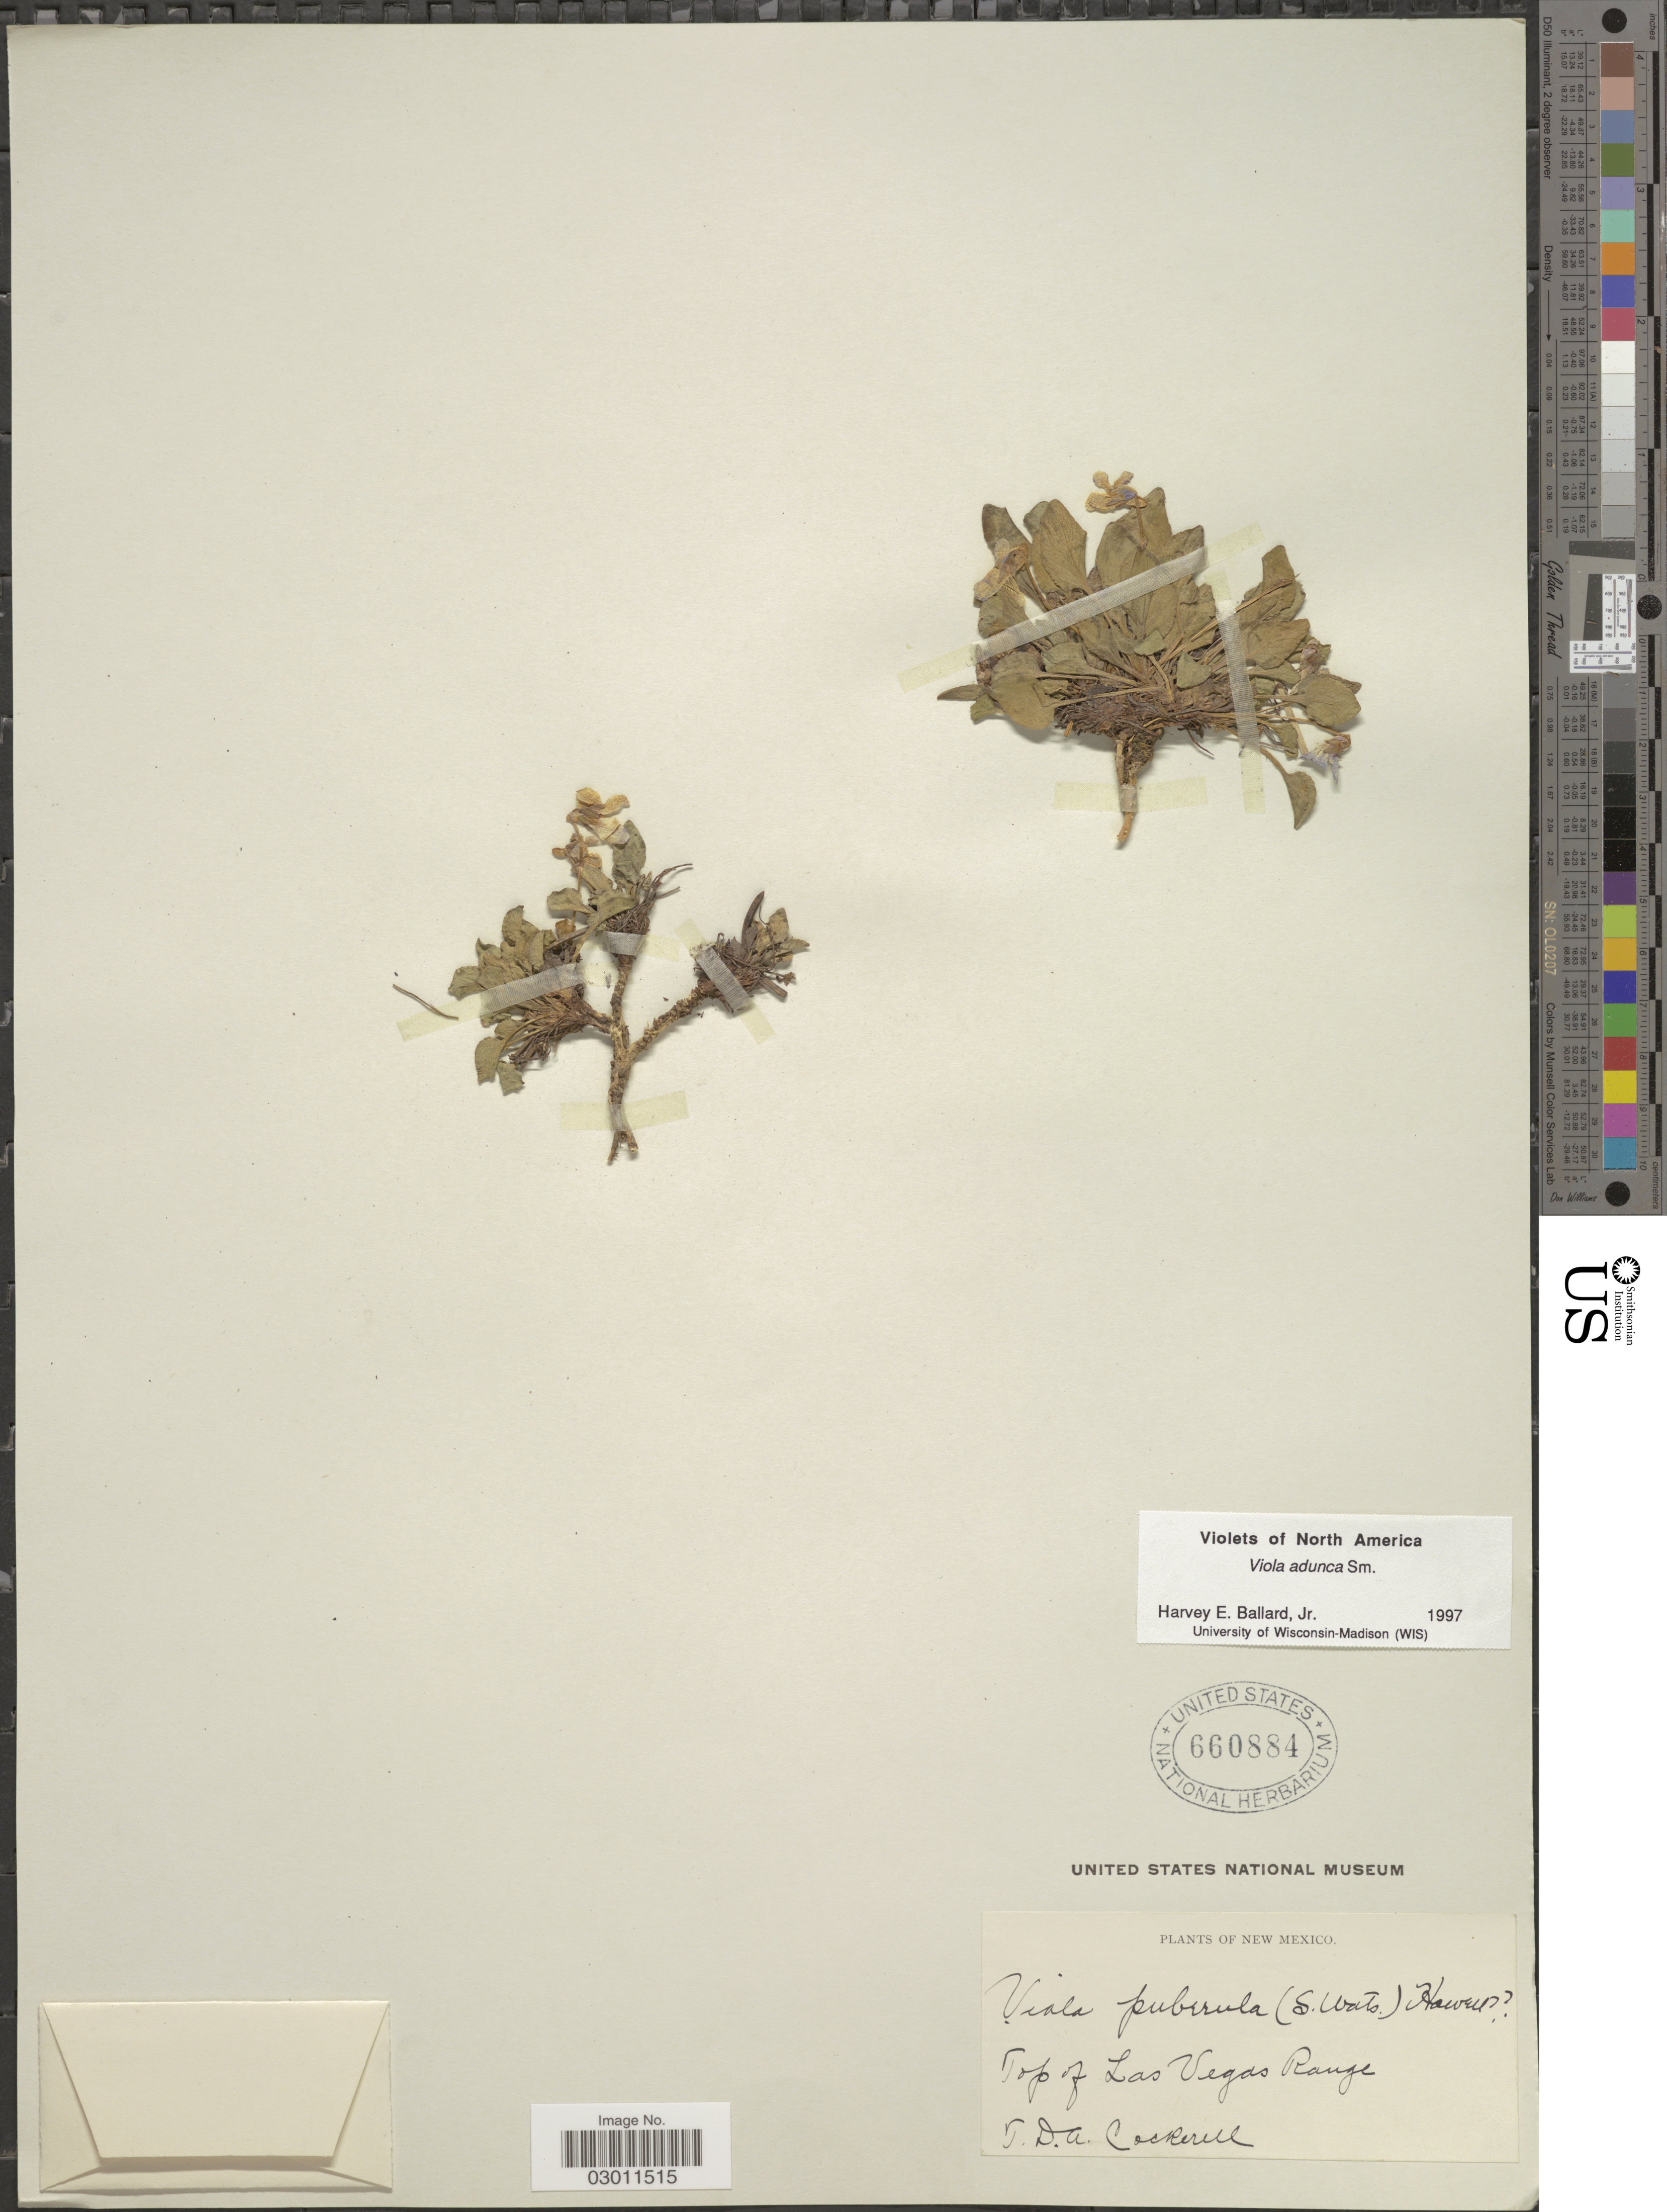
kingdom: Plantae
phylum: Tracheophyta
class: Magnoliopsida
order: Malpighiales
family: Violaceae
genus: Viola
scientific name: Viola adunca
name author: Sm.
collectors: T. Cockerell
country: United States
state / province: New Mexico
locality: Top of Las Vegas Range.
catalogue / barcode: US 660884